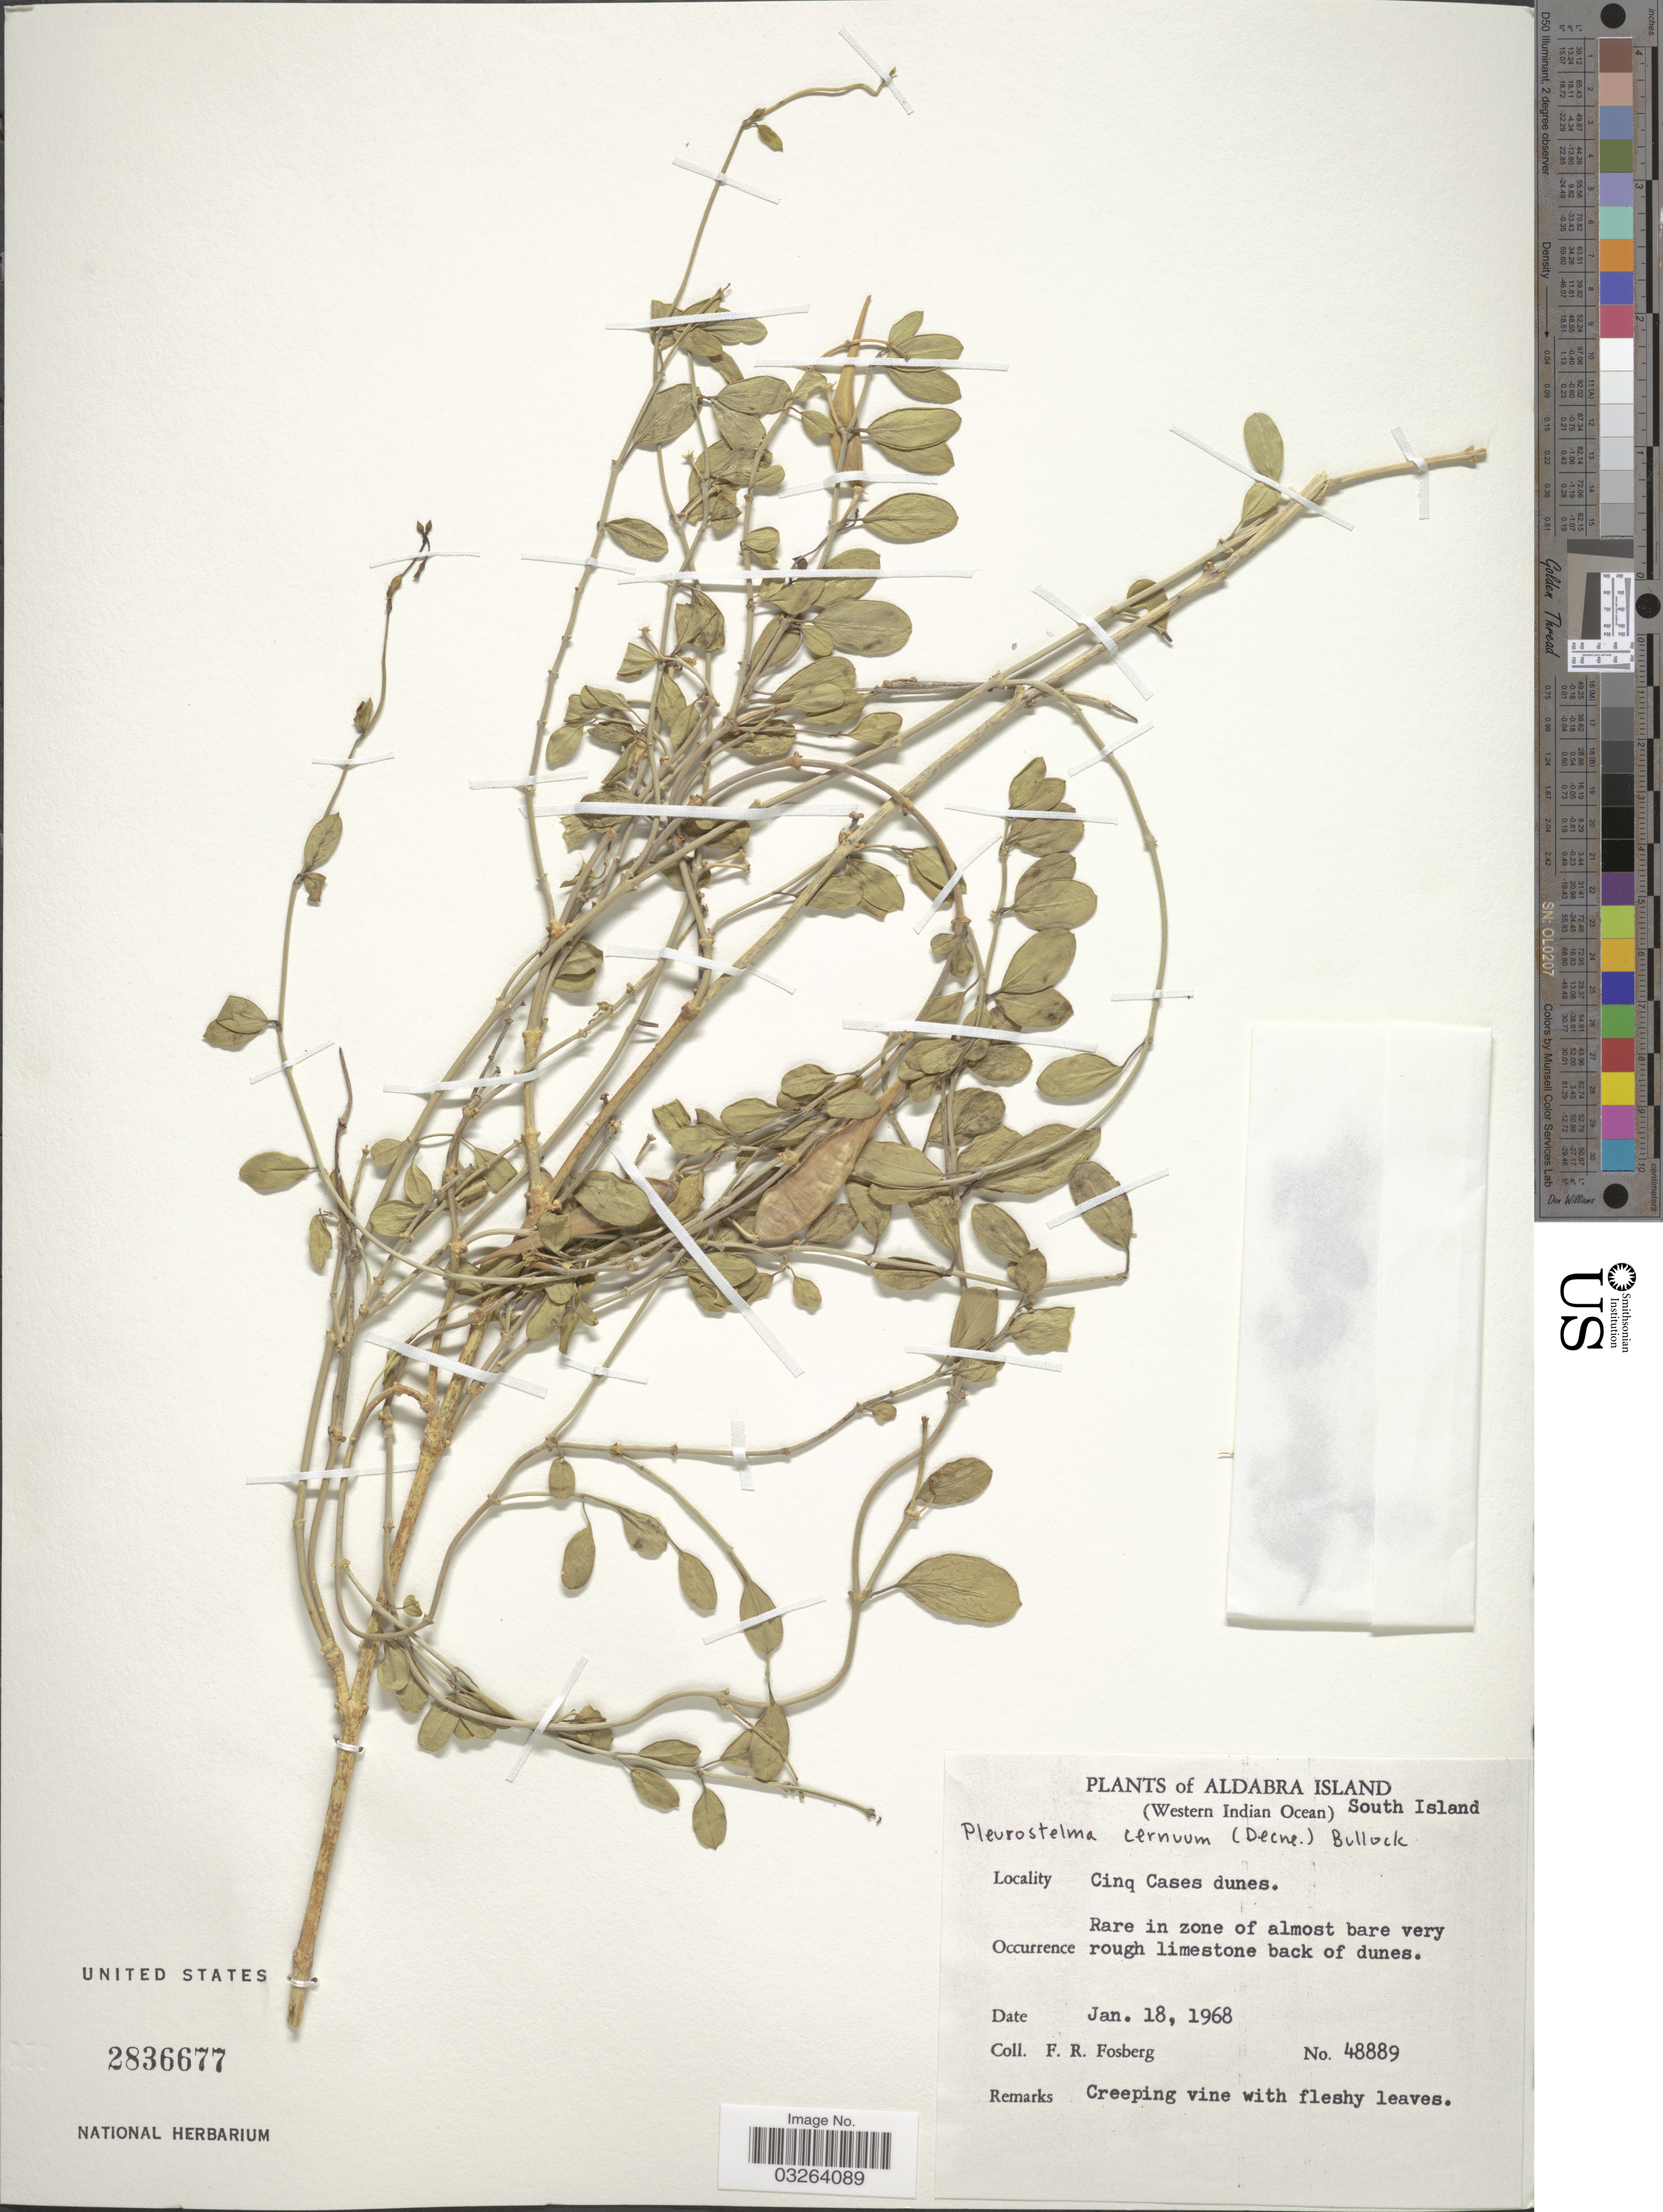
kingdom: Plantae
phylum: Tracheophyta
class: Magnoliopsida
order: Gentianales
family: Apocynaceae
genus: Pleurostelma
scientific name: Pleurostelma cernuum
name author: (Decne.) Bullock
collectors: F. R. Fosberg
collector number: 48889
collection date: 1968-01-18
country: Seychelles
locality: Aldabra Island (Western Indian Ocean) South Island. Cinq Cases dunes.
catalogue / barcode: US 2836677